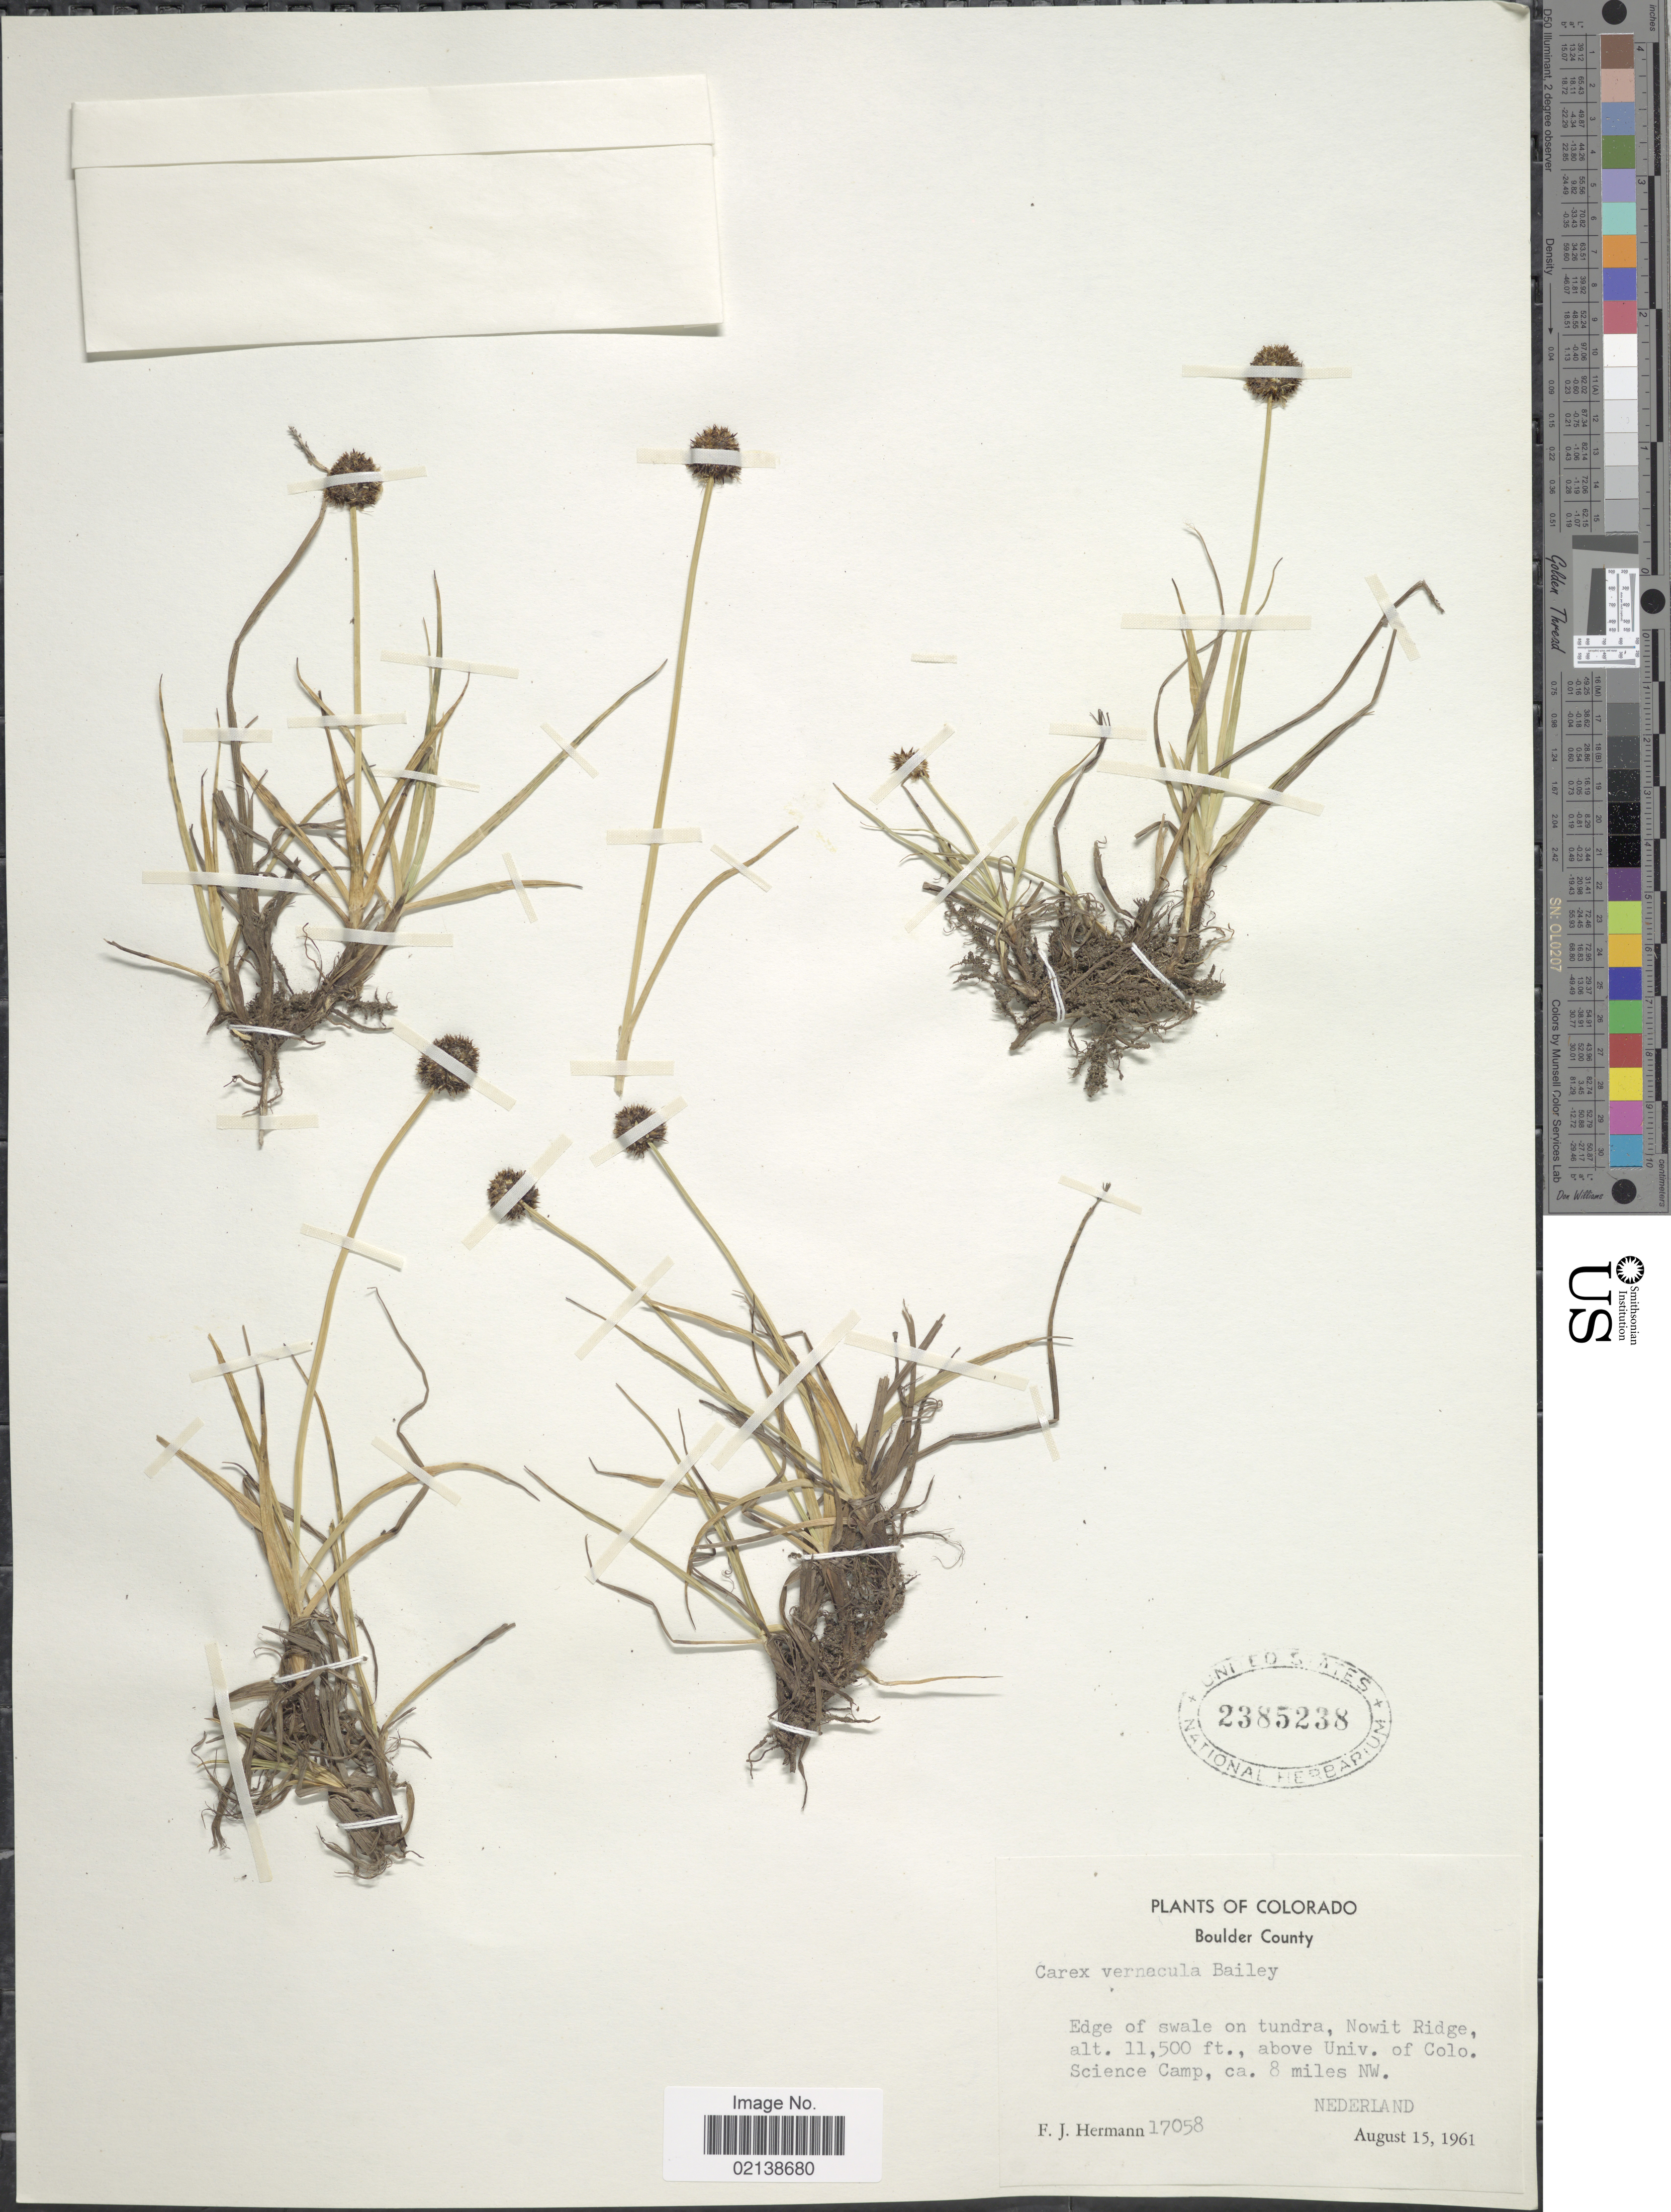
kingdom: Plantae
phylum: Tracheophyta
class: Liliopsida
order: Poales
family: Cyperaceae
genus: Carex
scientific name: Carex vernacula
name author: L.H. Bailey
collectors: F. J. Hermann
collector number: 17058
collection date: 1961-08-15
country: United States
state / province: Colorado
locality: Boulder County, Edge of swale on tundra, Nomit Ridge, above Univ. of Colo. Science Camp, 8 miles NW. Nederland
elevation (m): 3505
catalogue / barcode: US 2385238